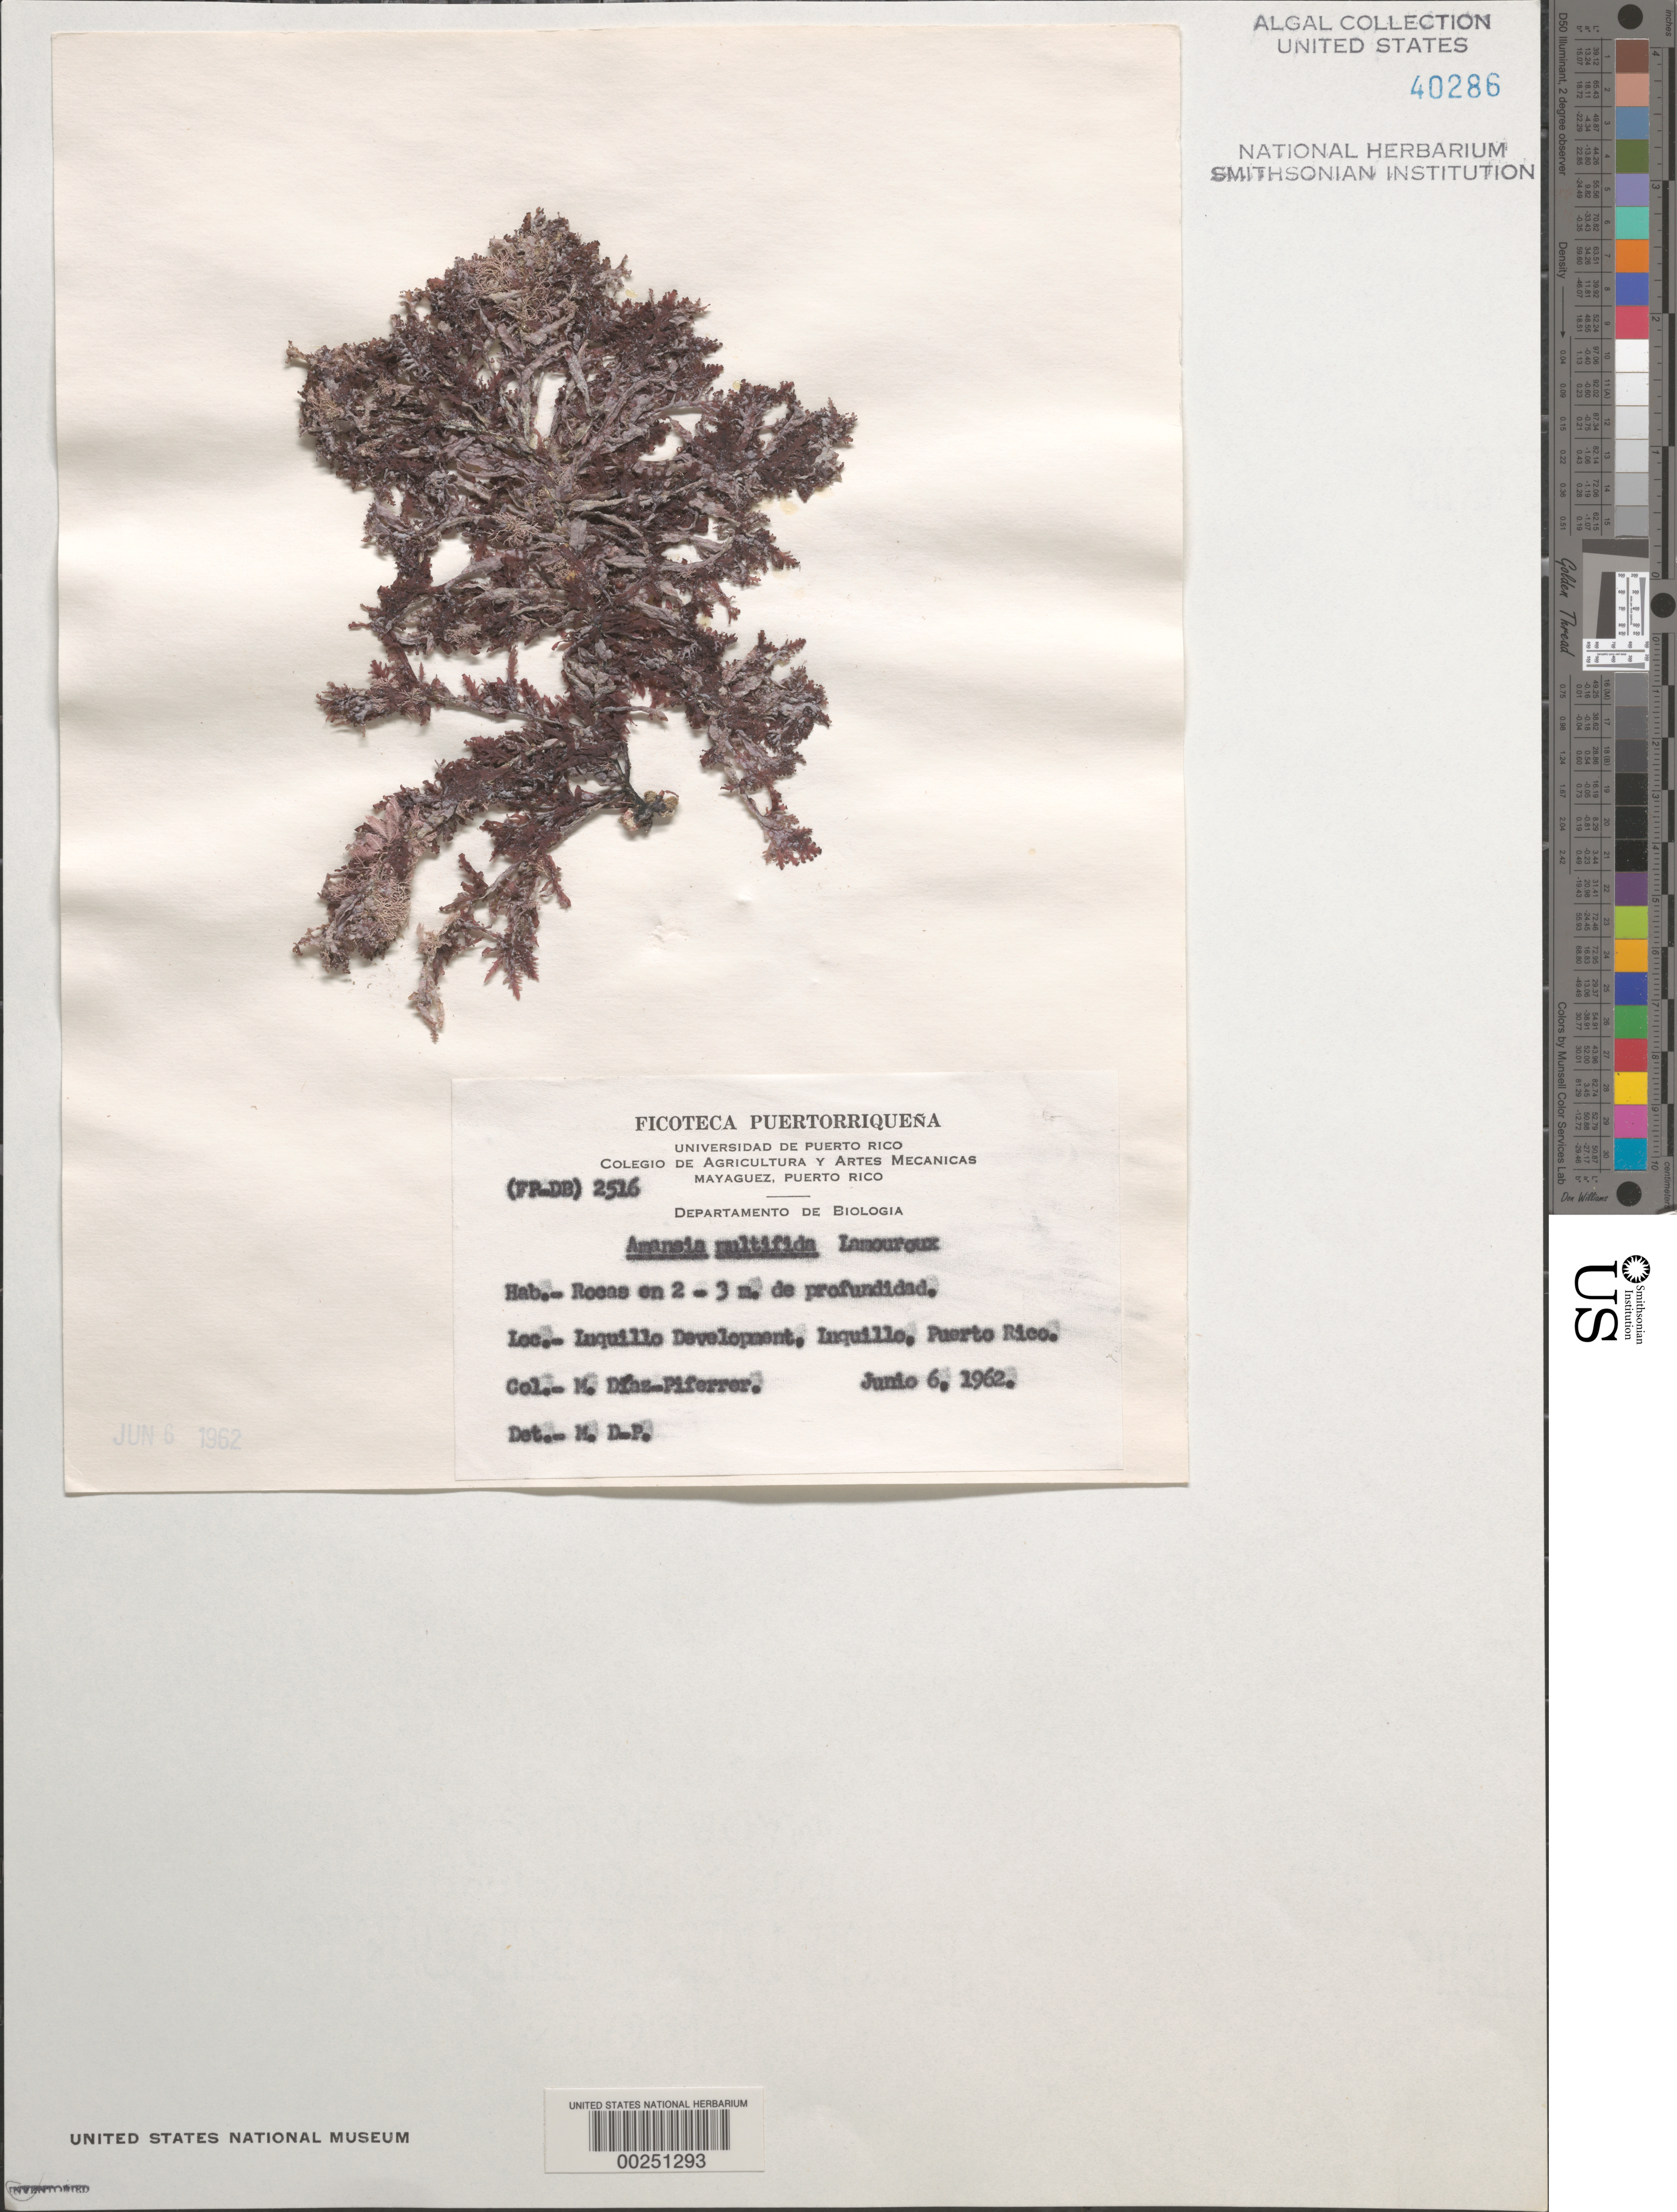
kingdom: Plantae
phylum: Rhodophyta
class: Florideophyceae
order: Ceramiales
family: Rhodomelaceae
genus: Amansia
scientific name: Amansia multifida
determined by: Diaz-Piferrer, M.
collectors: M. Diaz-Piferrer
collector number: (fp-db) 2516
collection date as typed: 06 Jun 1962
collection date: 1962-06-06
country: Puerto Rico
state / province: Luquillo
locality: Luquillo Development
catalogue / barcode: US 40286